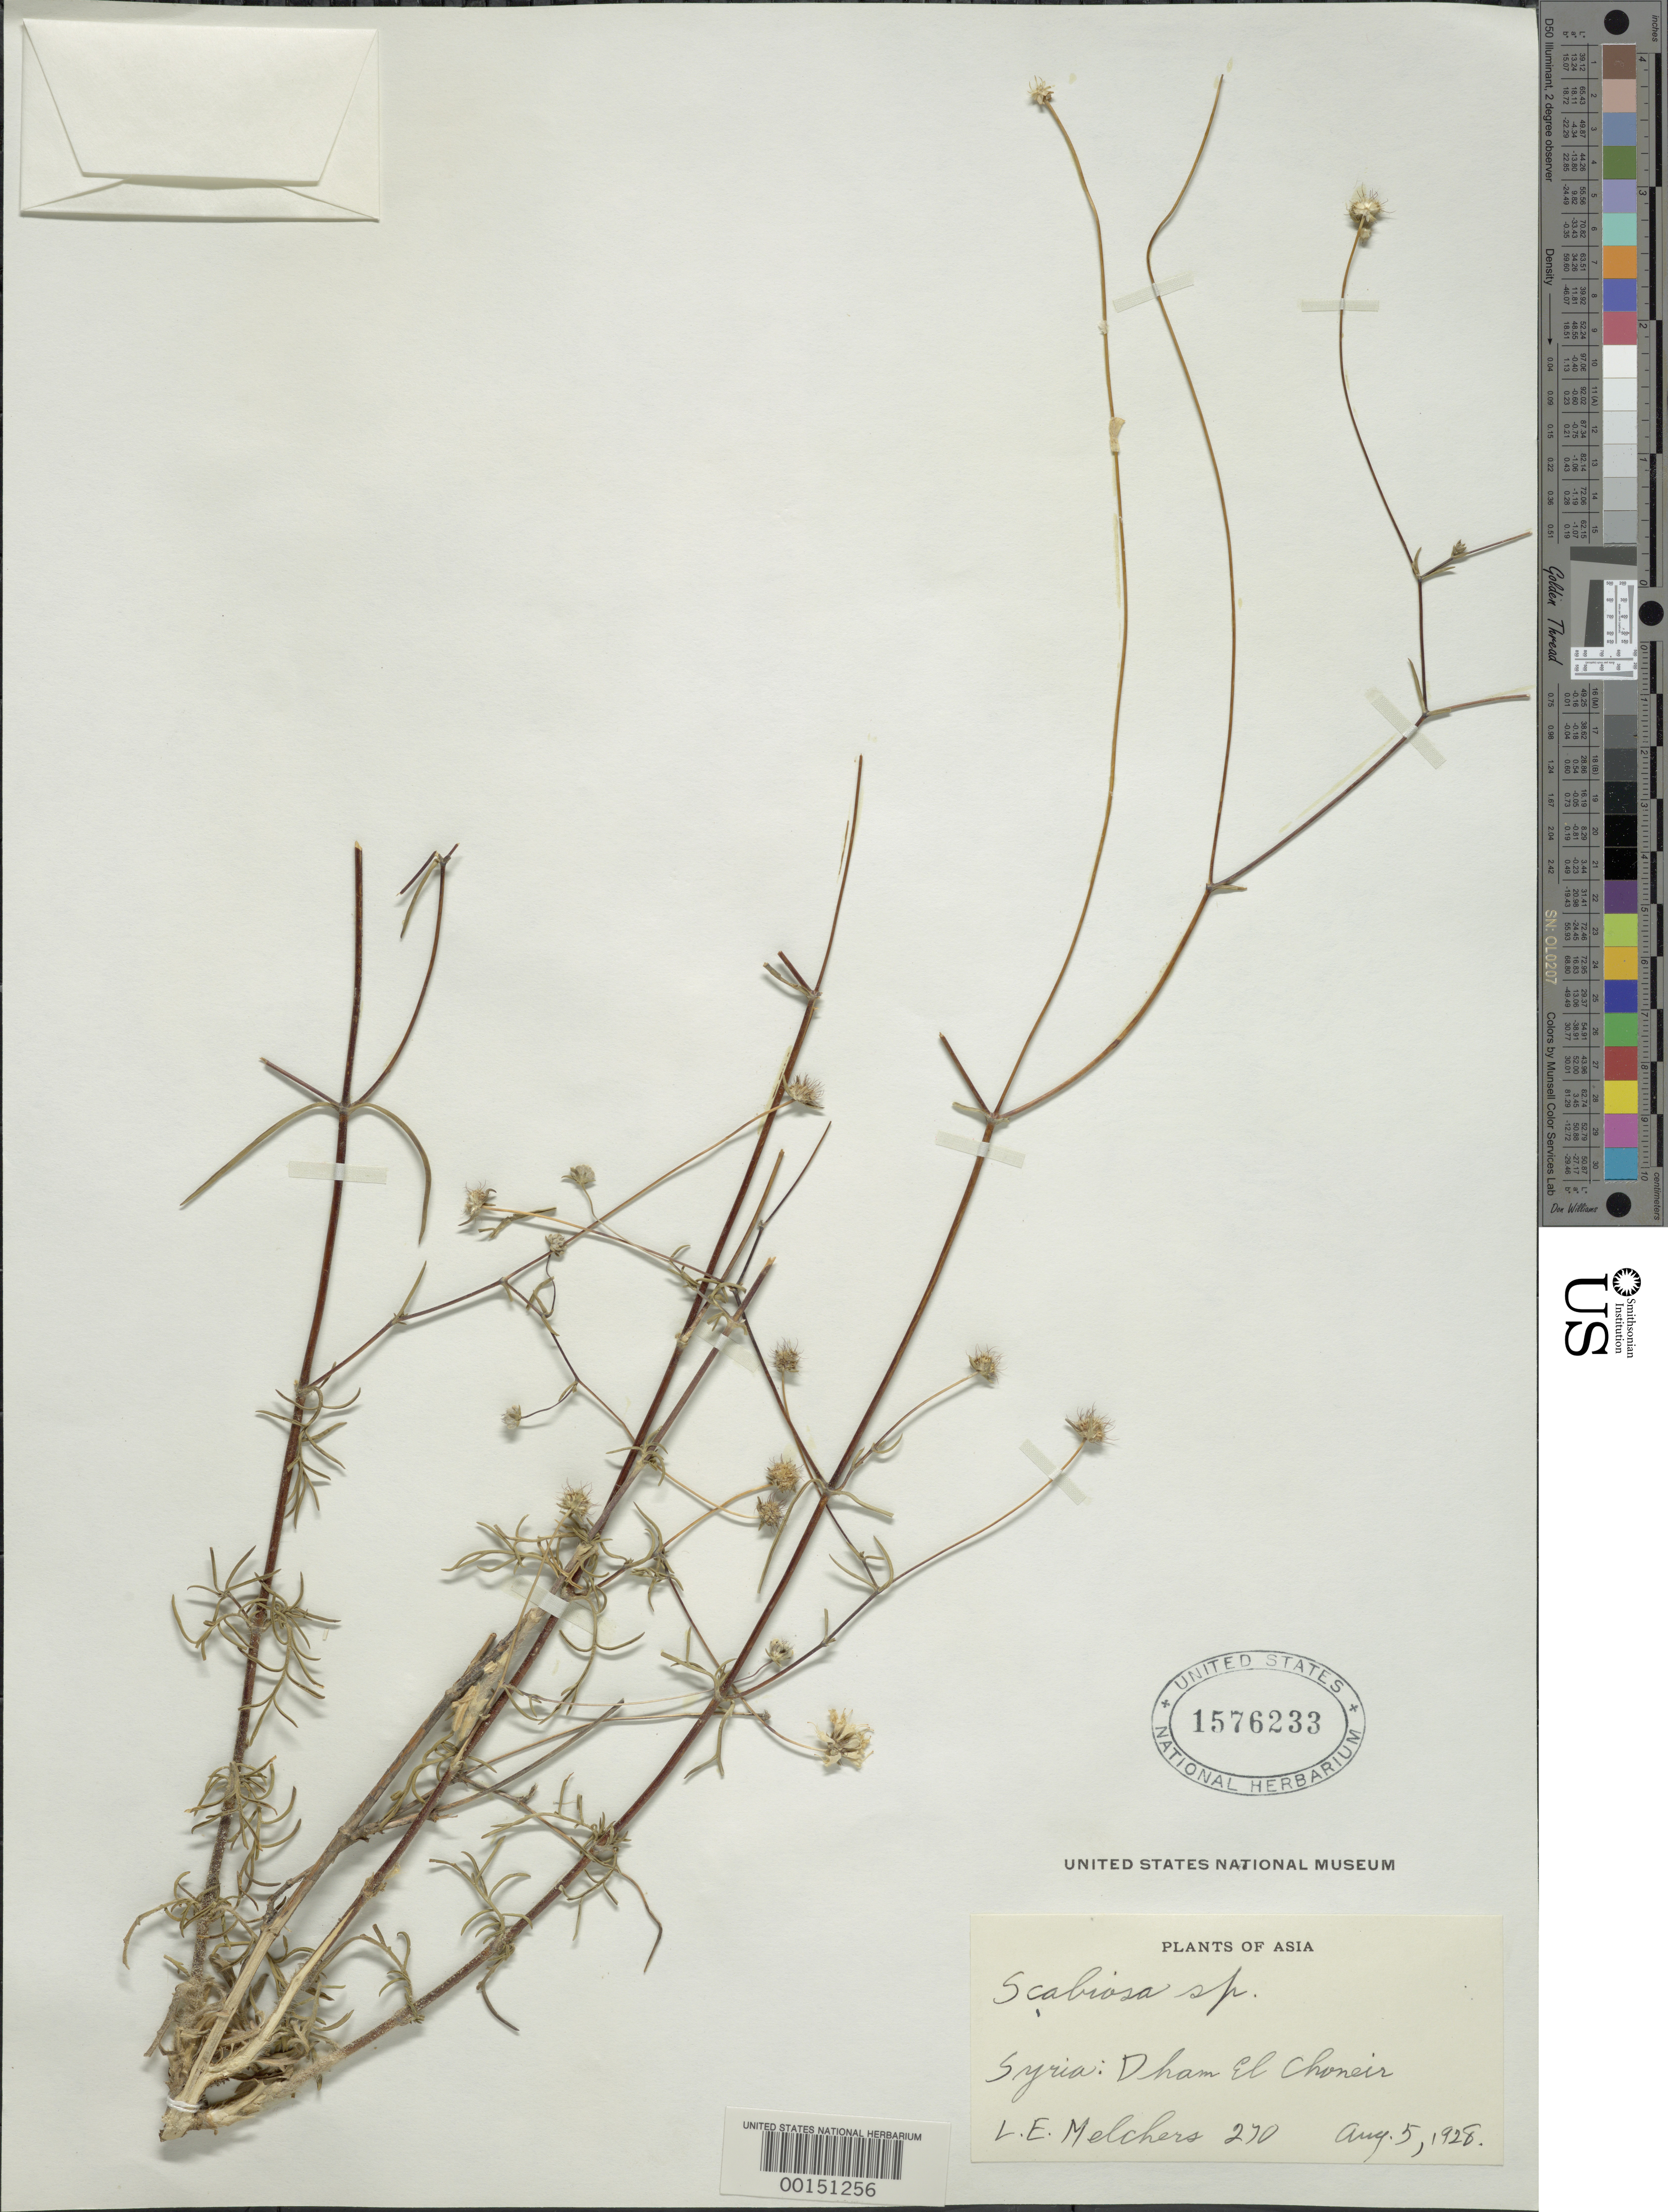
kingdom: Plantae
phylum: Tracheophyta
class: Magnoliopsida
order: Dipsacales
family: Caprifoliaceae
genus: Scabiosa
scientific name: Scabiosa sp.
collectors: L. Melchers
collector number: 270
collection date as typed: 05 Aug 1928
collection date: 1928-08-05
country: Syria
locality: Dham El Choneir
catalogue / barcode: US 1576233